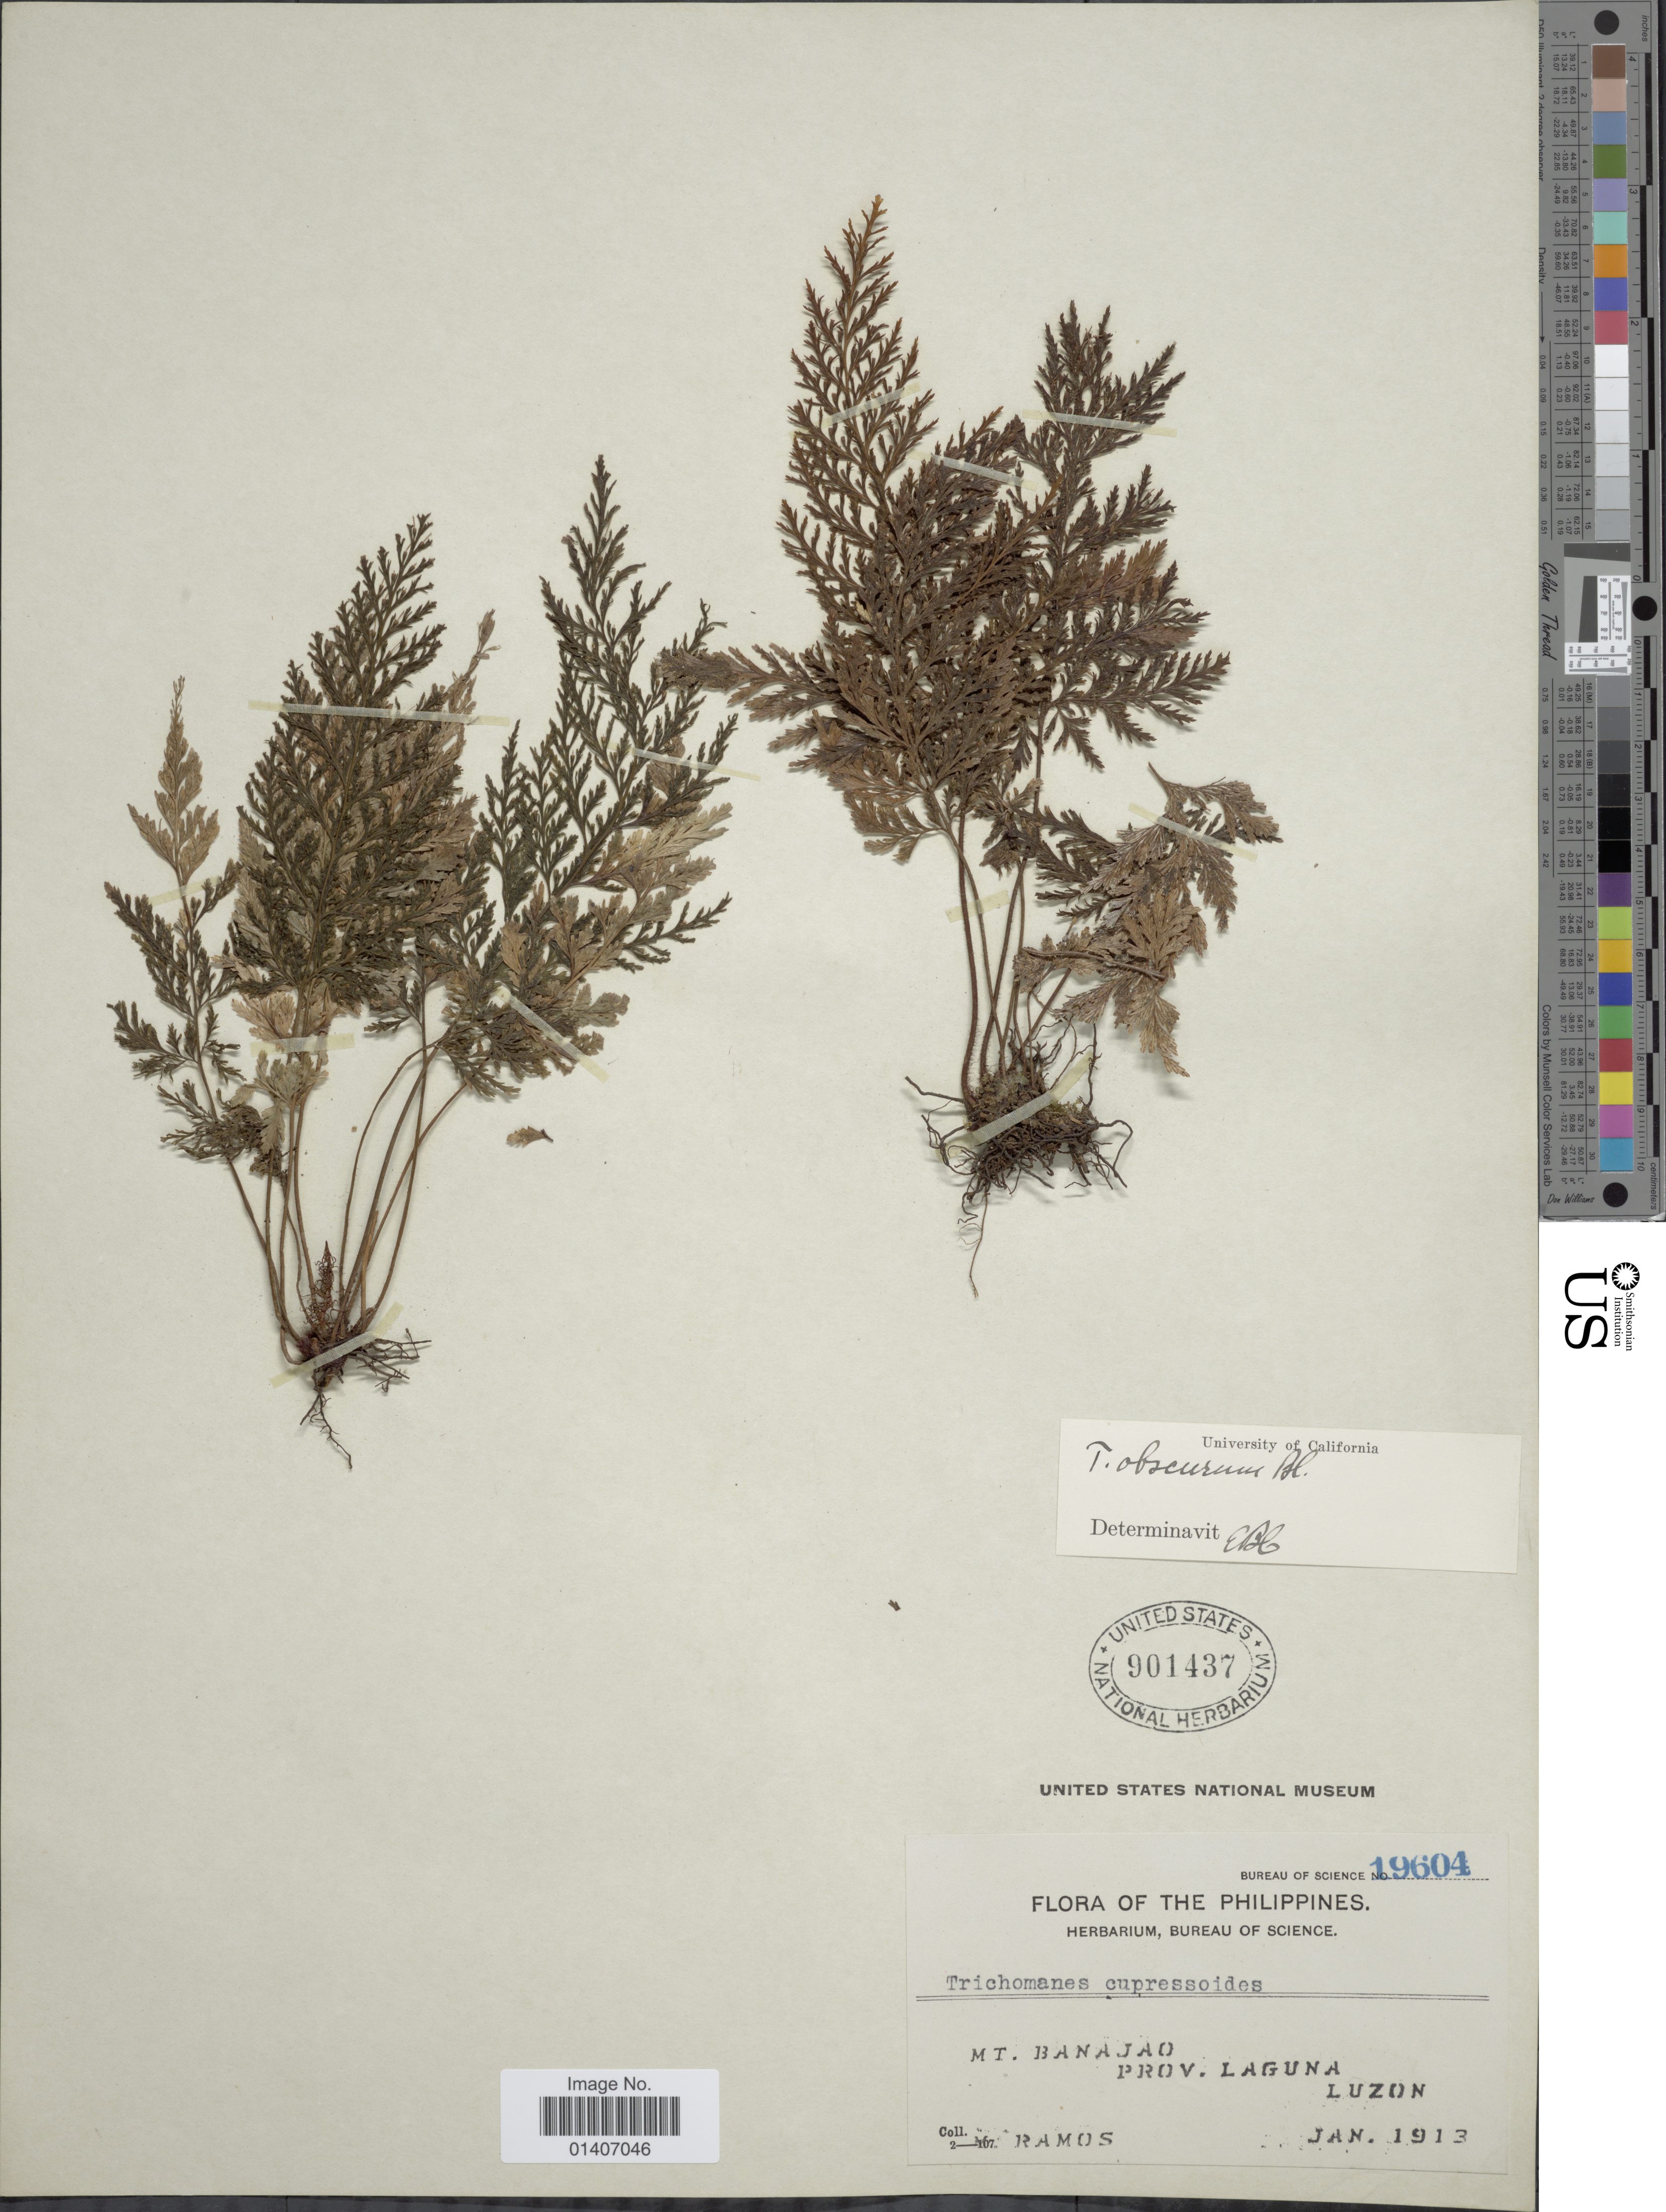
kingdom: Plantae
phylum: Tracheophyta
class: Polypodiopsida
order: Hymenophyllales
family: Hymenophyllaceae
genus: Abrodictyum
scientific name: Abrodictyum obscurum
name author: (Blume) Ebihara & K. Iwats.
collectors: M. Ramos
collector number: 19604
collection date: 1913-01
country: Philippines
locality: Mt. Banajao, prov. Laguna Luzon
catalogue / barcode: US 901437